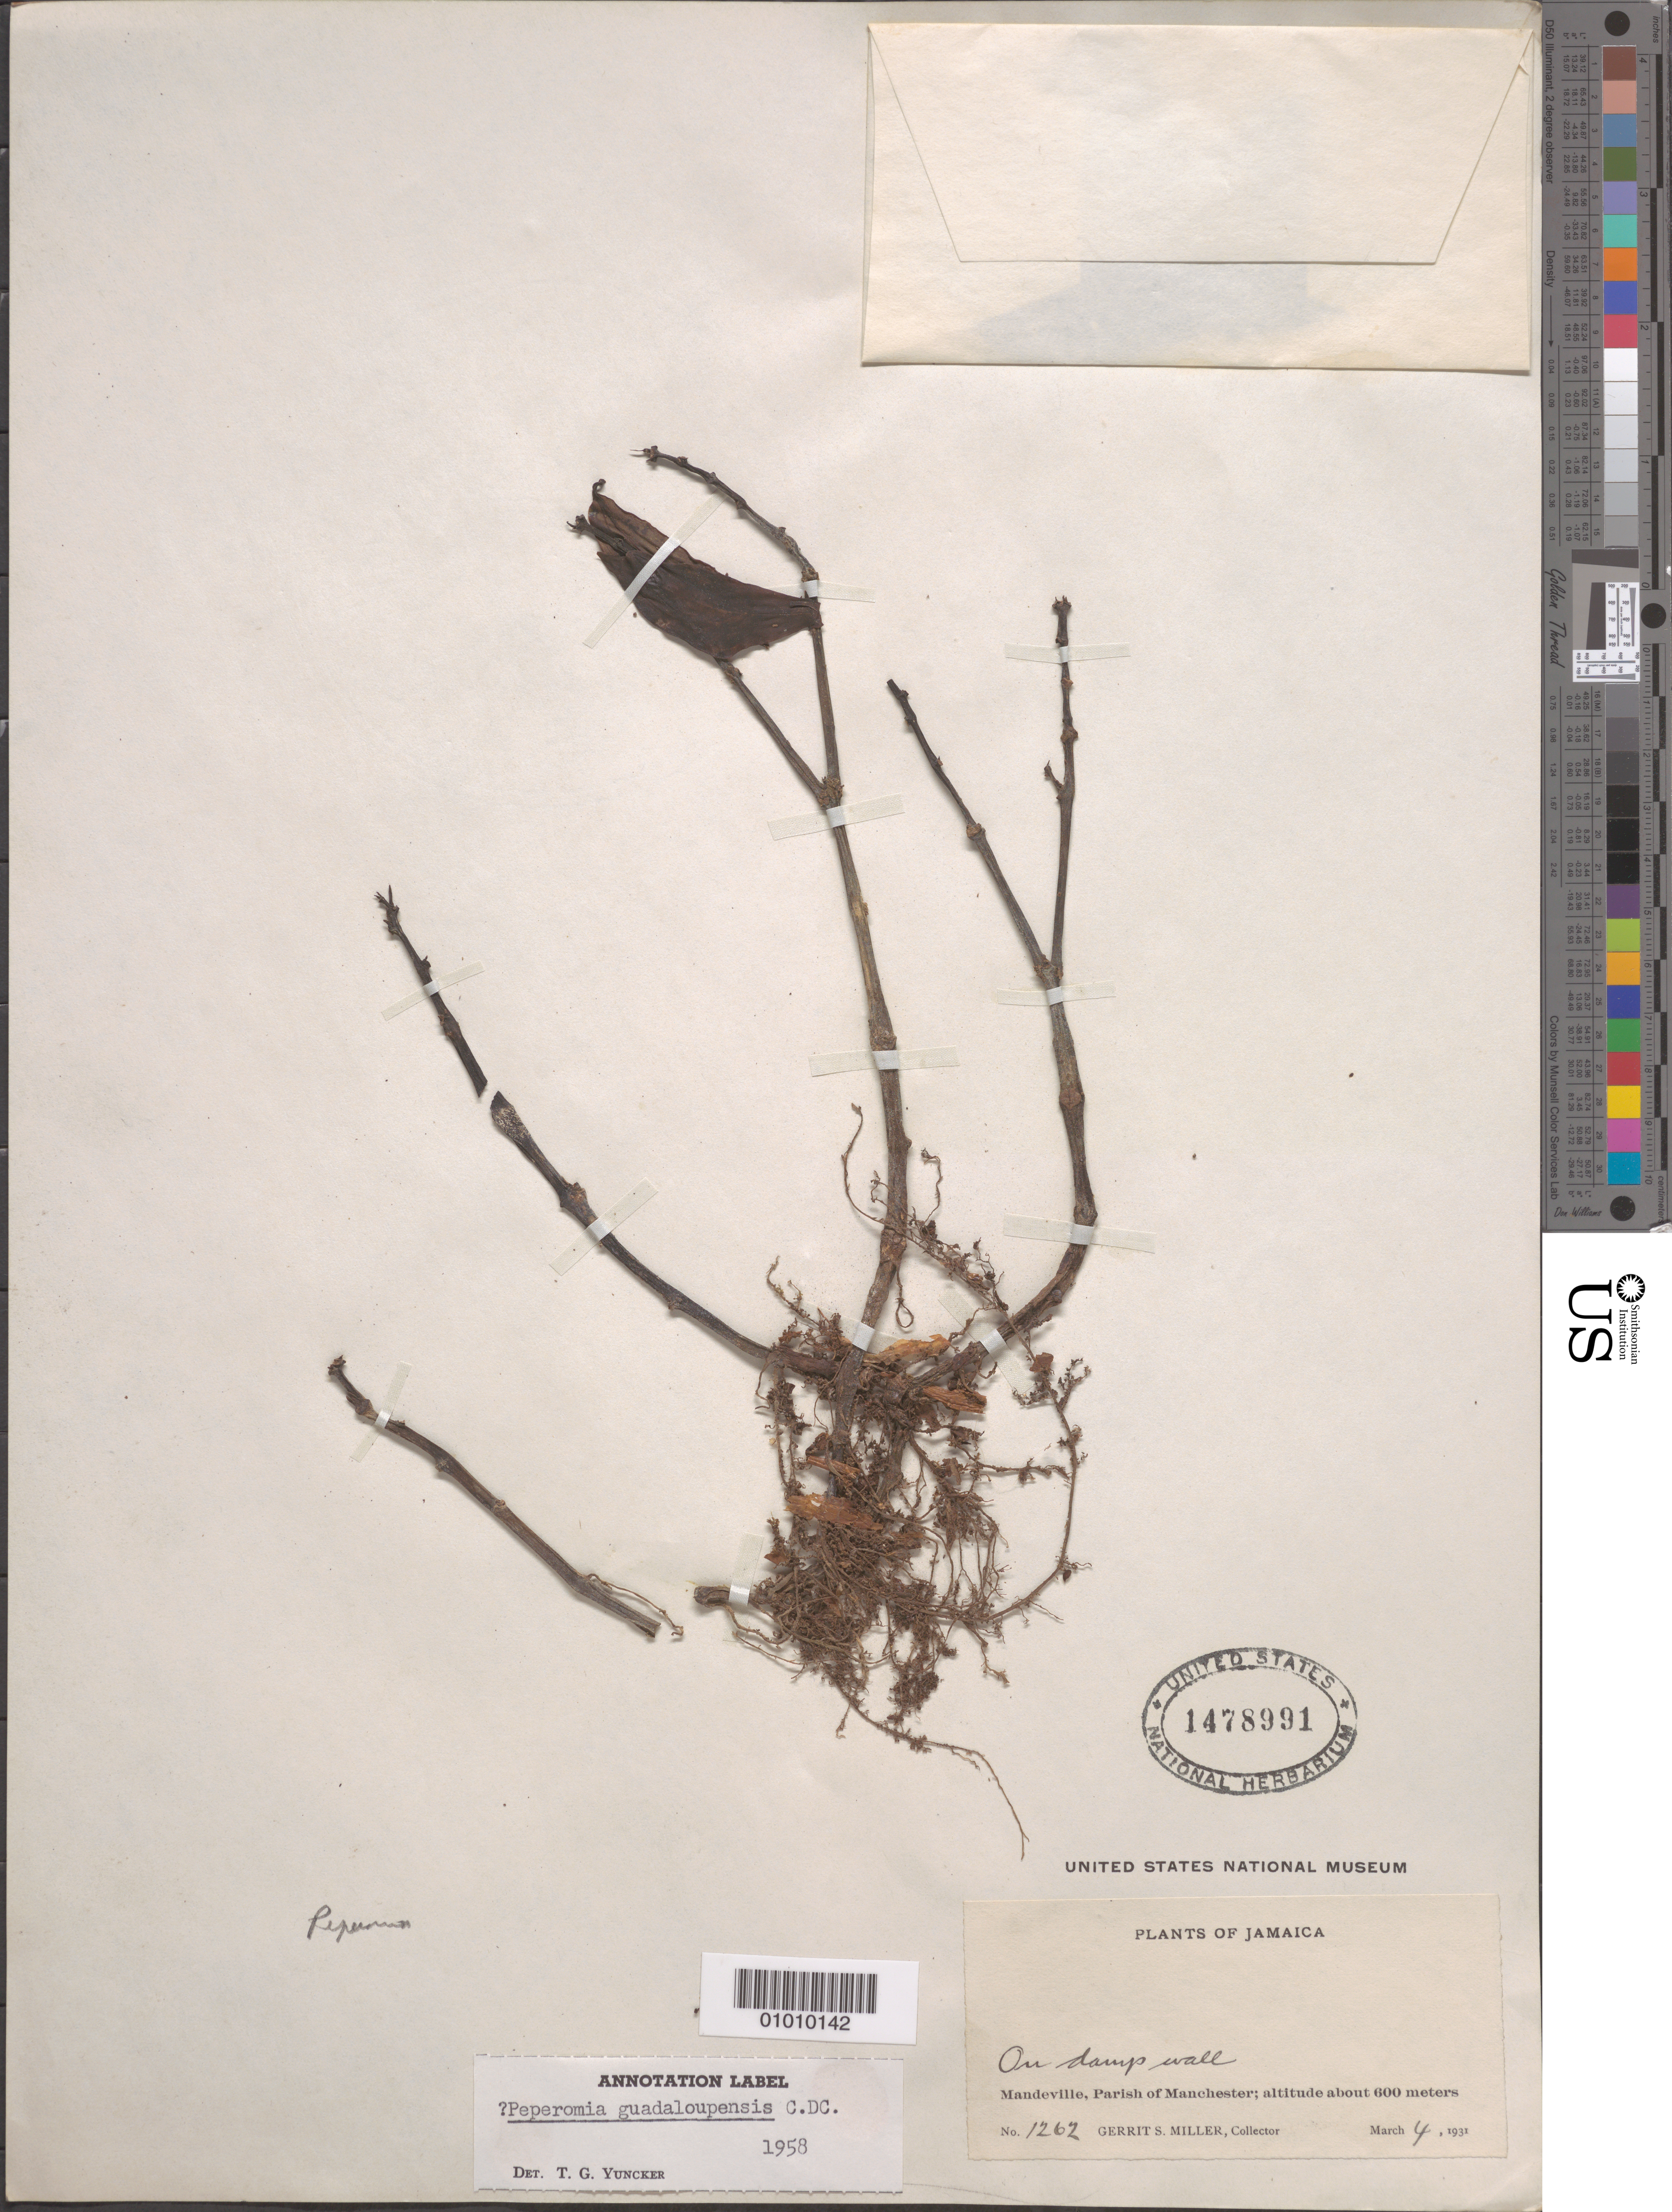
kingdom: Plantae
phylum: Tracheophyta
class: Magnoliopsida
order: Piperales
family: Piperaceae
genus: Peperomia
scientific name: Peperomia guadaloupensis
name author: C. DC.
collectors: G. S. Miller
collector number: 1262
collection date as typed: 04 Mar 1931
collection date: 1931-03-04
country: Jamaica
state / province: Manchester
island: Jamaica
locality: On damp wall. Mandeville, Parish of Manchester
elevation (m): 600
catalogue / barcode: US 1478991